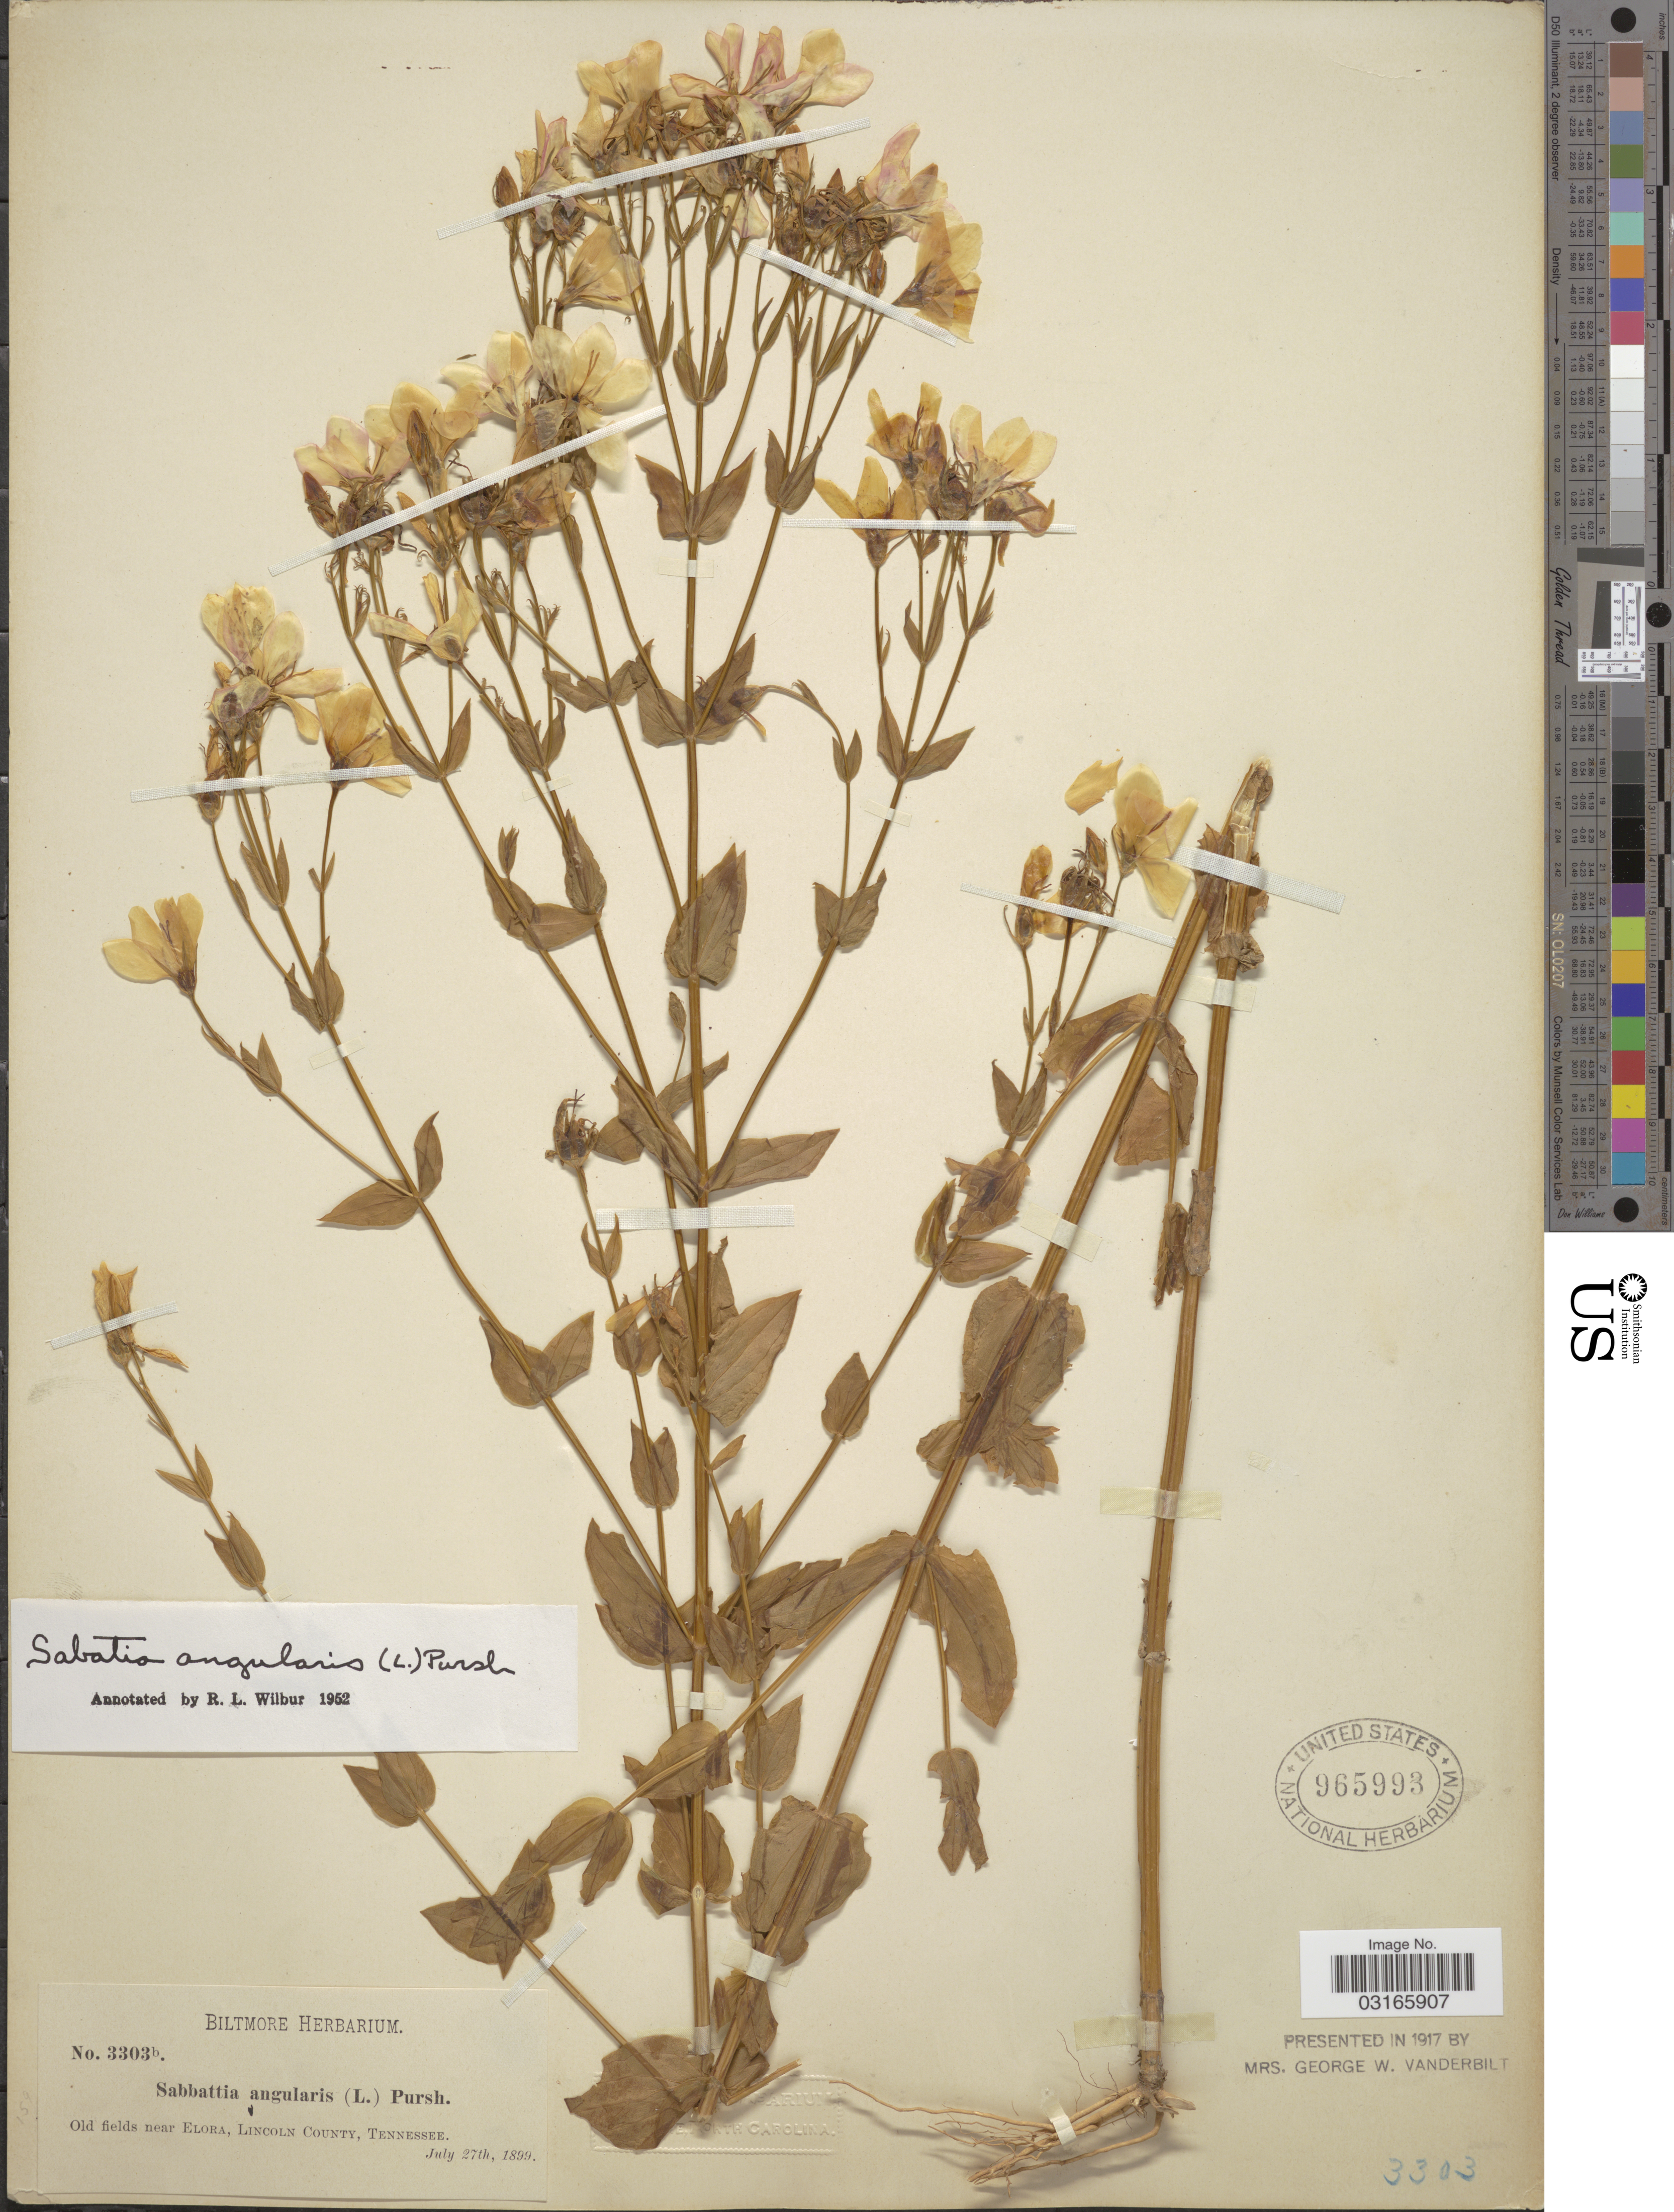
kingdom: Plantae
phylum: Tracheophyta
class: Magnoliopsida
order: Gentianales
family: Gentianaceae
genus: Sabatia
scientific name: Sabatia angularis (L.) Pursh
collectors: ex herb. Biltmore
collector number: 3303b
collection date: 1899-07-27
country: United States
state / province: Tennessee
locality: Old fields near Elora, Lincoln County.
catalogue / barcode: US 965993